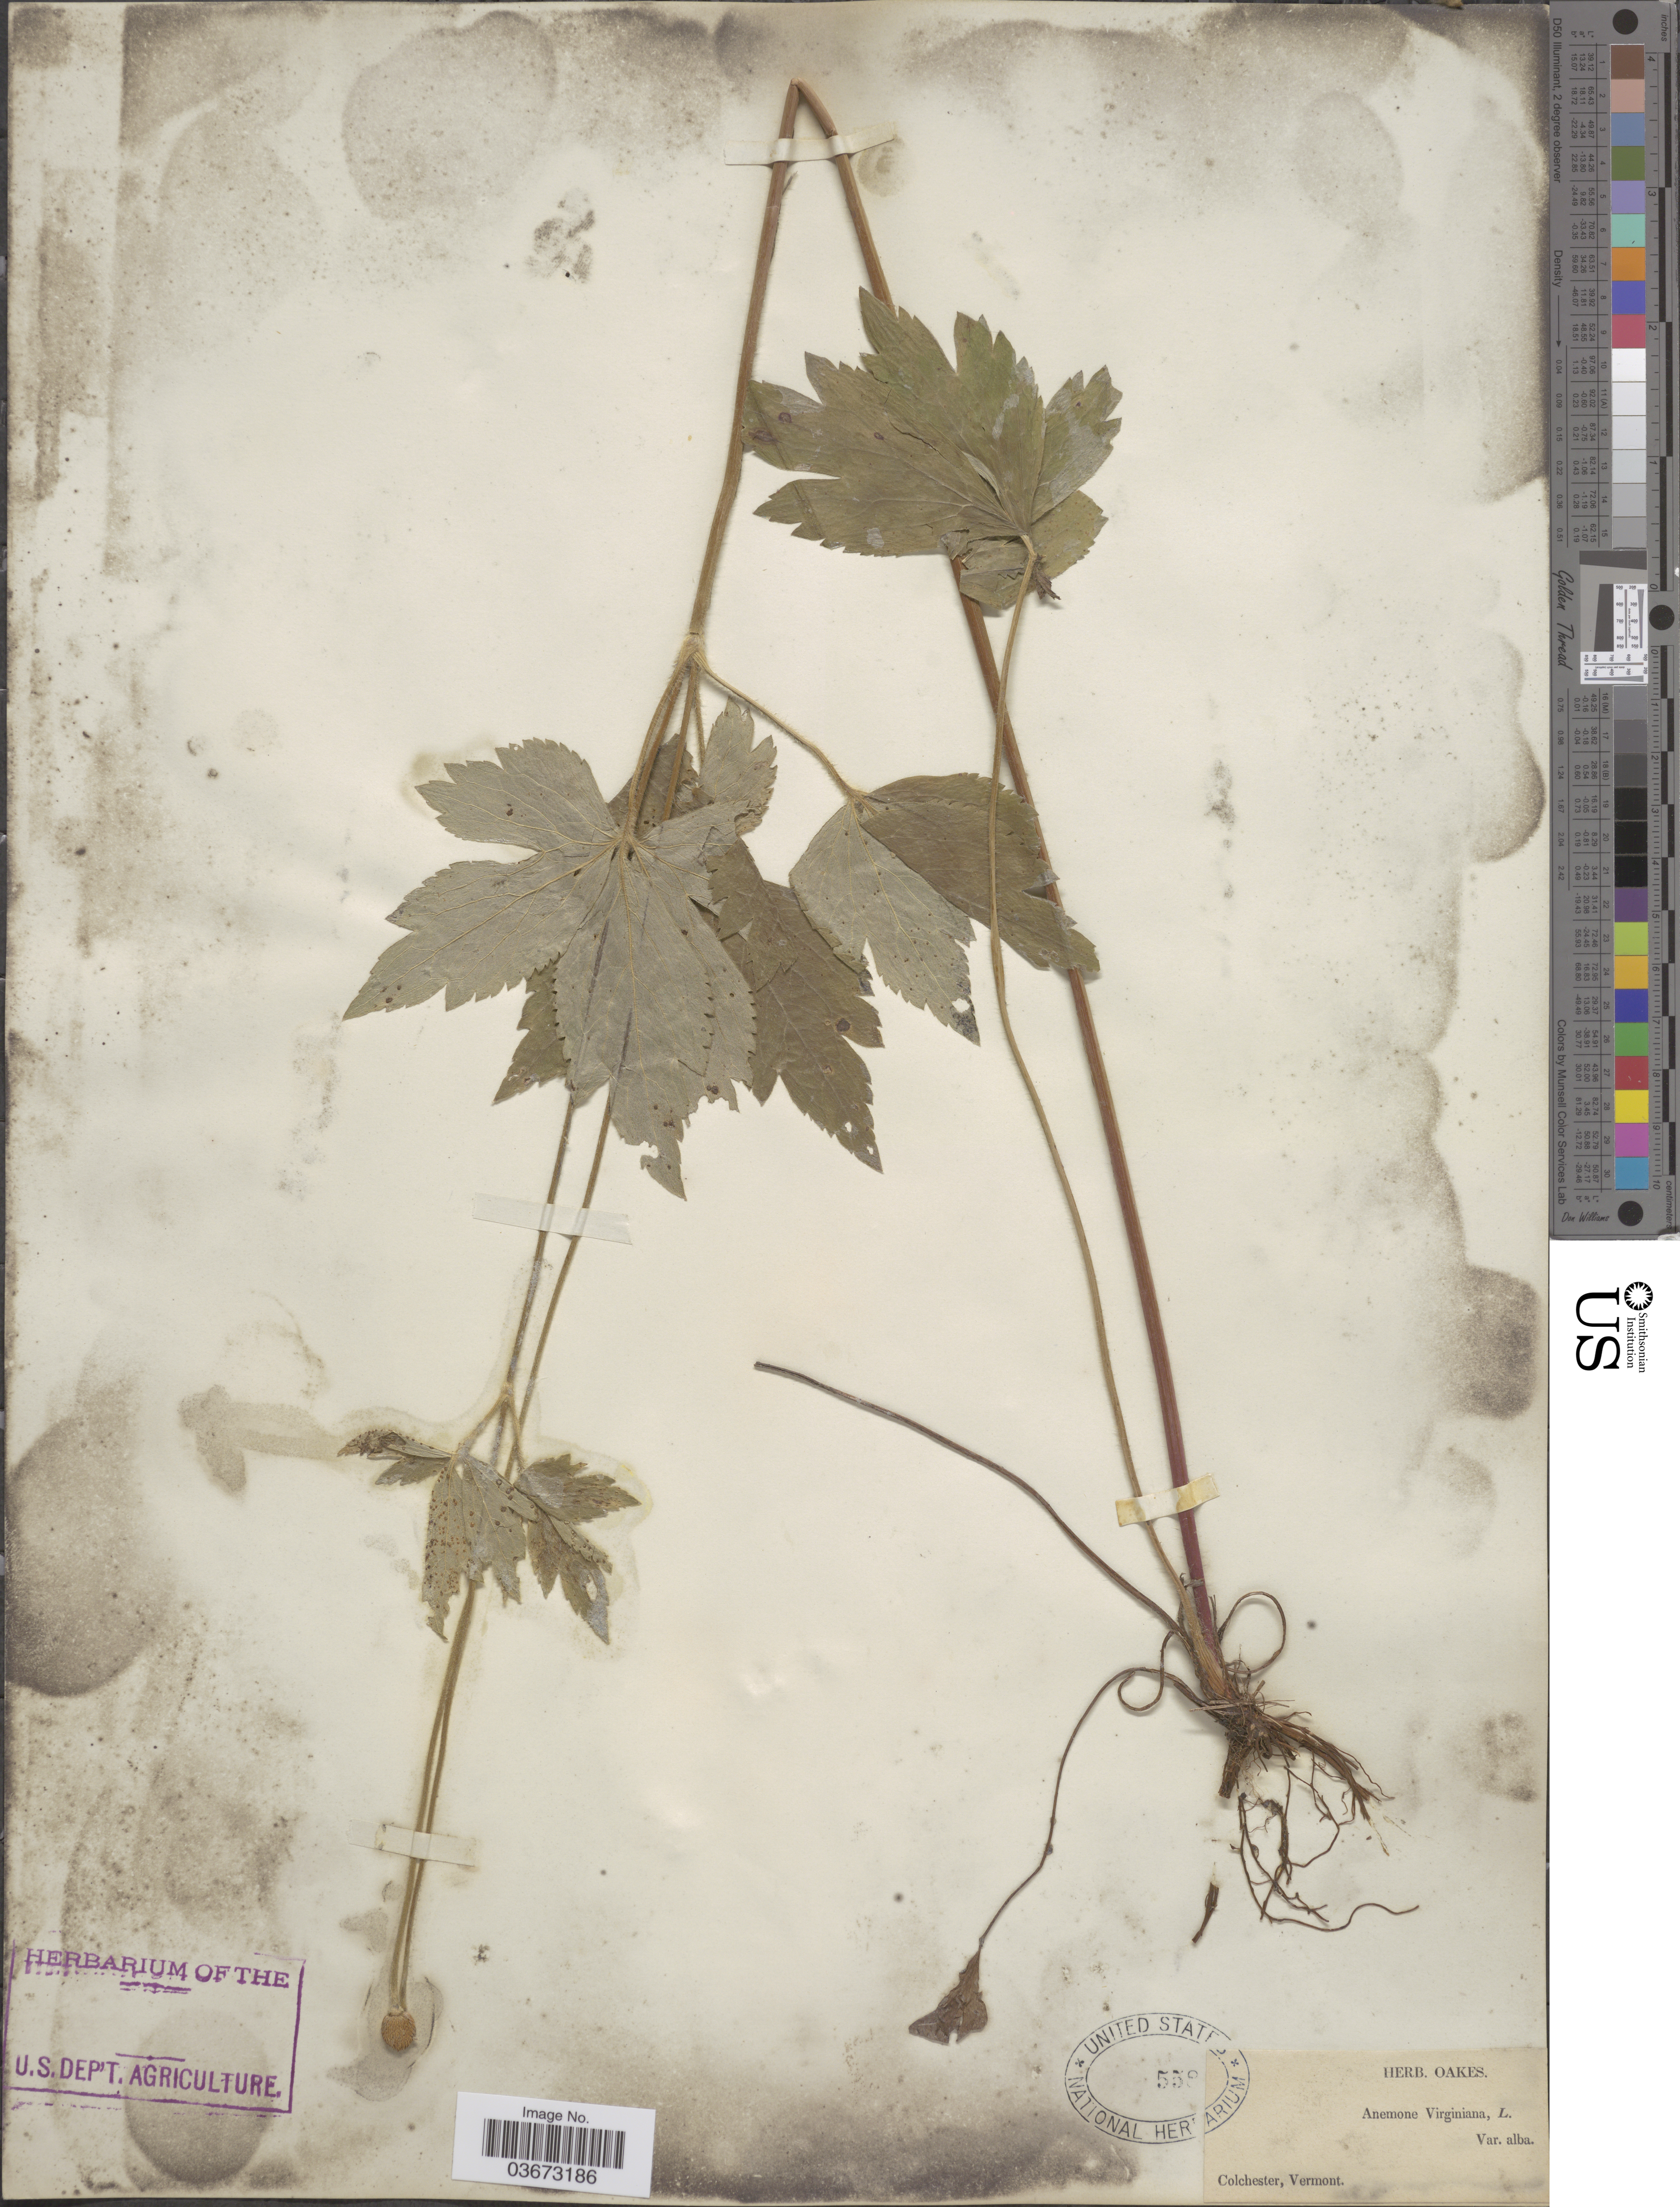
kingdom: Plantae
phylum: Tracheophyta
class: Magnoliopsida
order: Ranunculales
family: Ranunculaceae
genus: Anemone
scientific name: Anemone virginiana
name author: L.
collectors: ex herb. Oakes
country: United States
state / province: Vermont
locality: Colchester.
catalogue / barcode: US 558